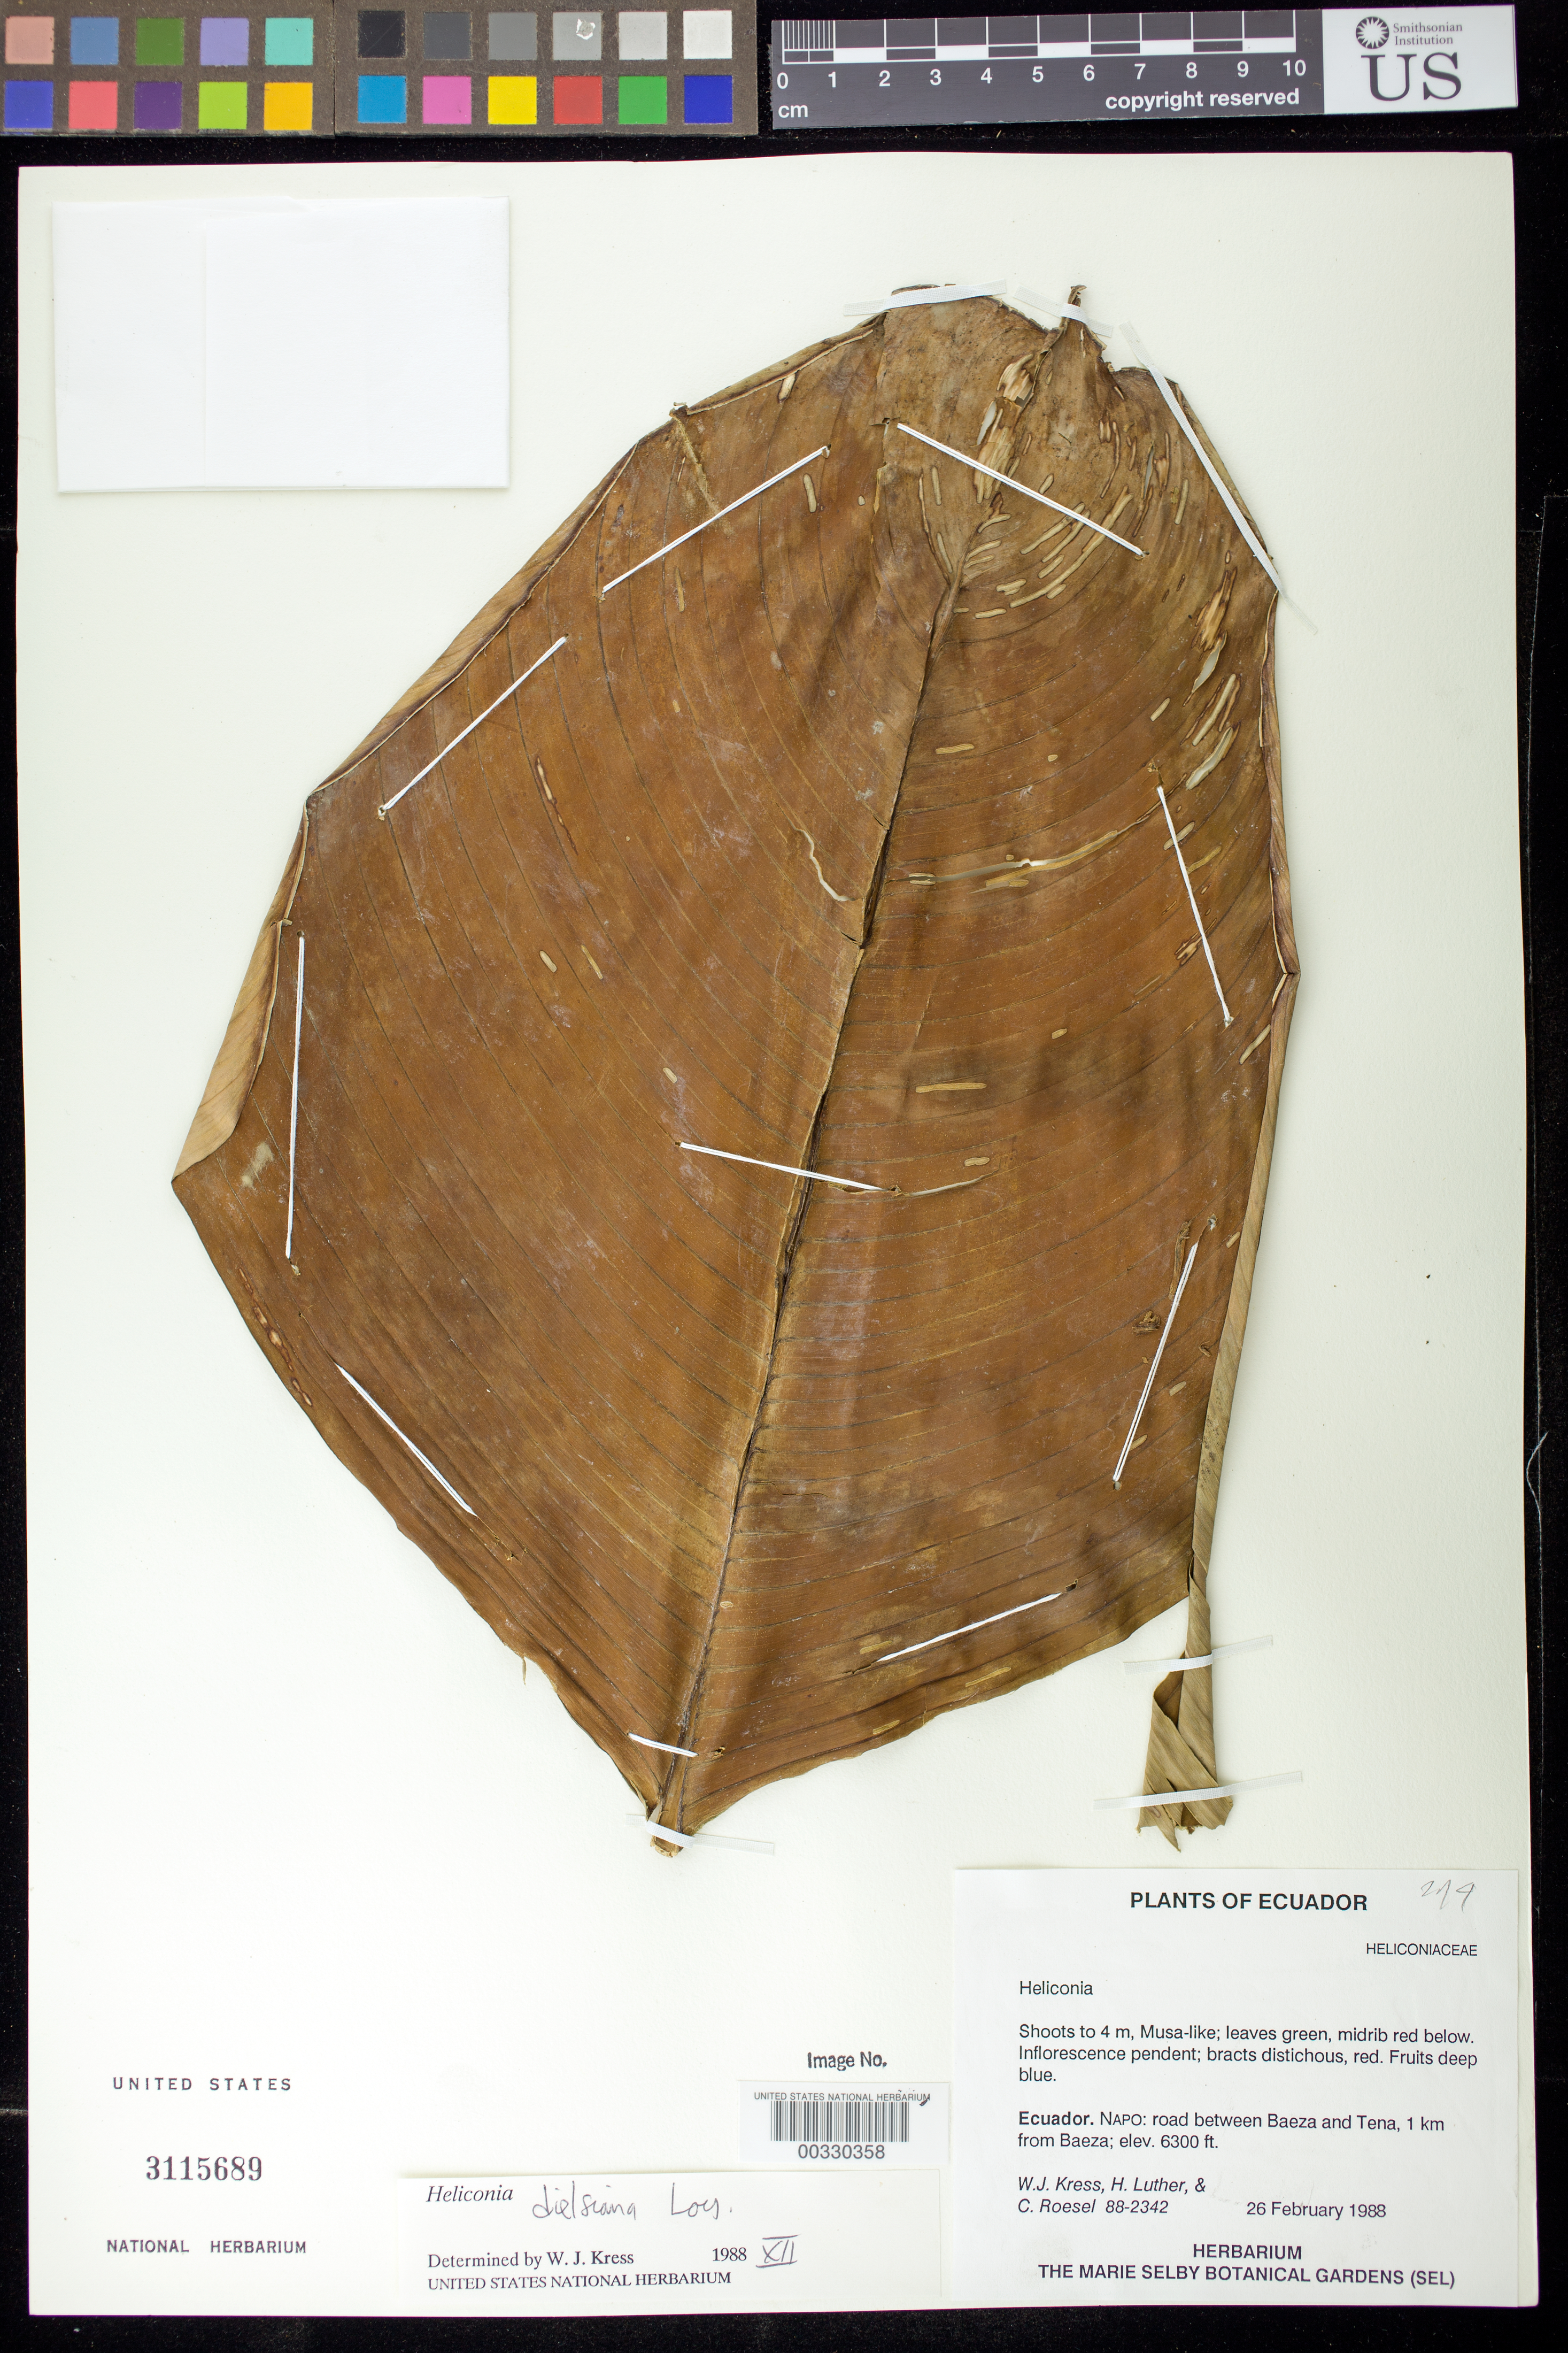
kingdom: Plantae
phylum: Tracheophyta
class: Liliopsida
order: Zingiberales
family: Heliconiaceae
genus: Heliconia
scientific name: Heliconia dielsiana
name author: Loes.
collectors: W. J. Kress, Harry E. Luther & C. S. Roesel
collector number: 88-2342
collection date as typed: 26 Feb 1988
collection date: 1988-02-26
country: Ecuador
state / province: Napo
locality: Road between baeza and Tena, 1 km from Baeza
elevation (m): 1920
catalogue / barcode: US 3115689